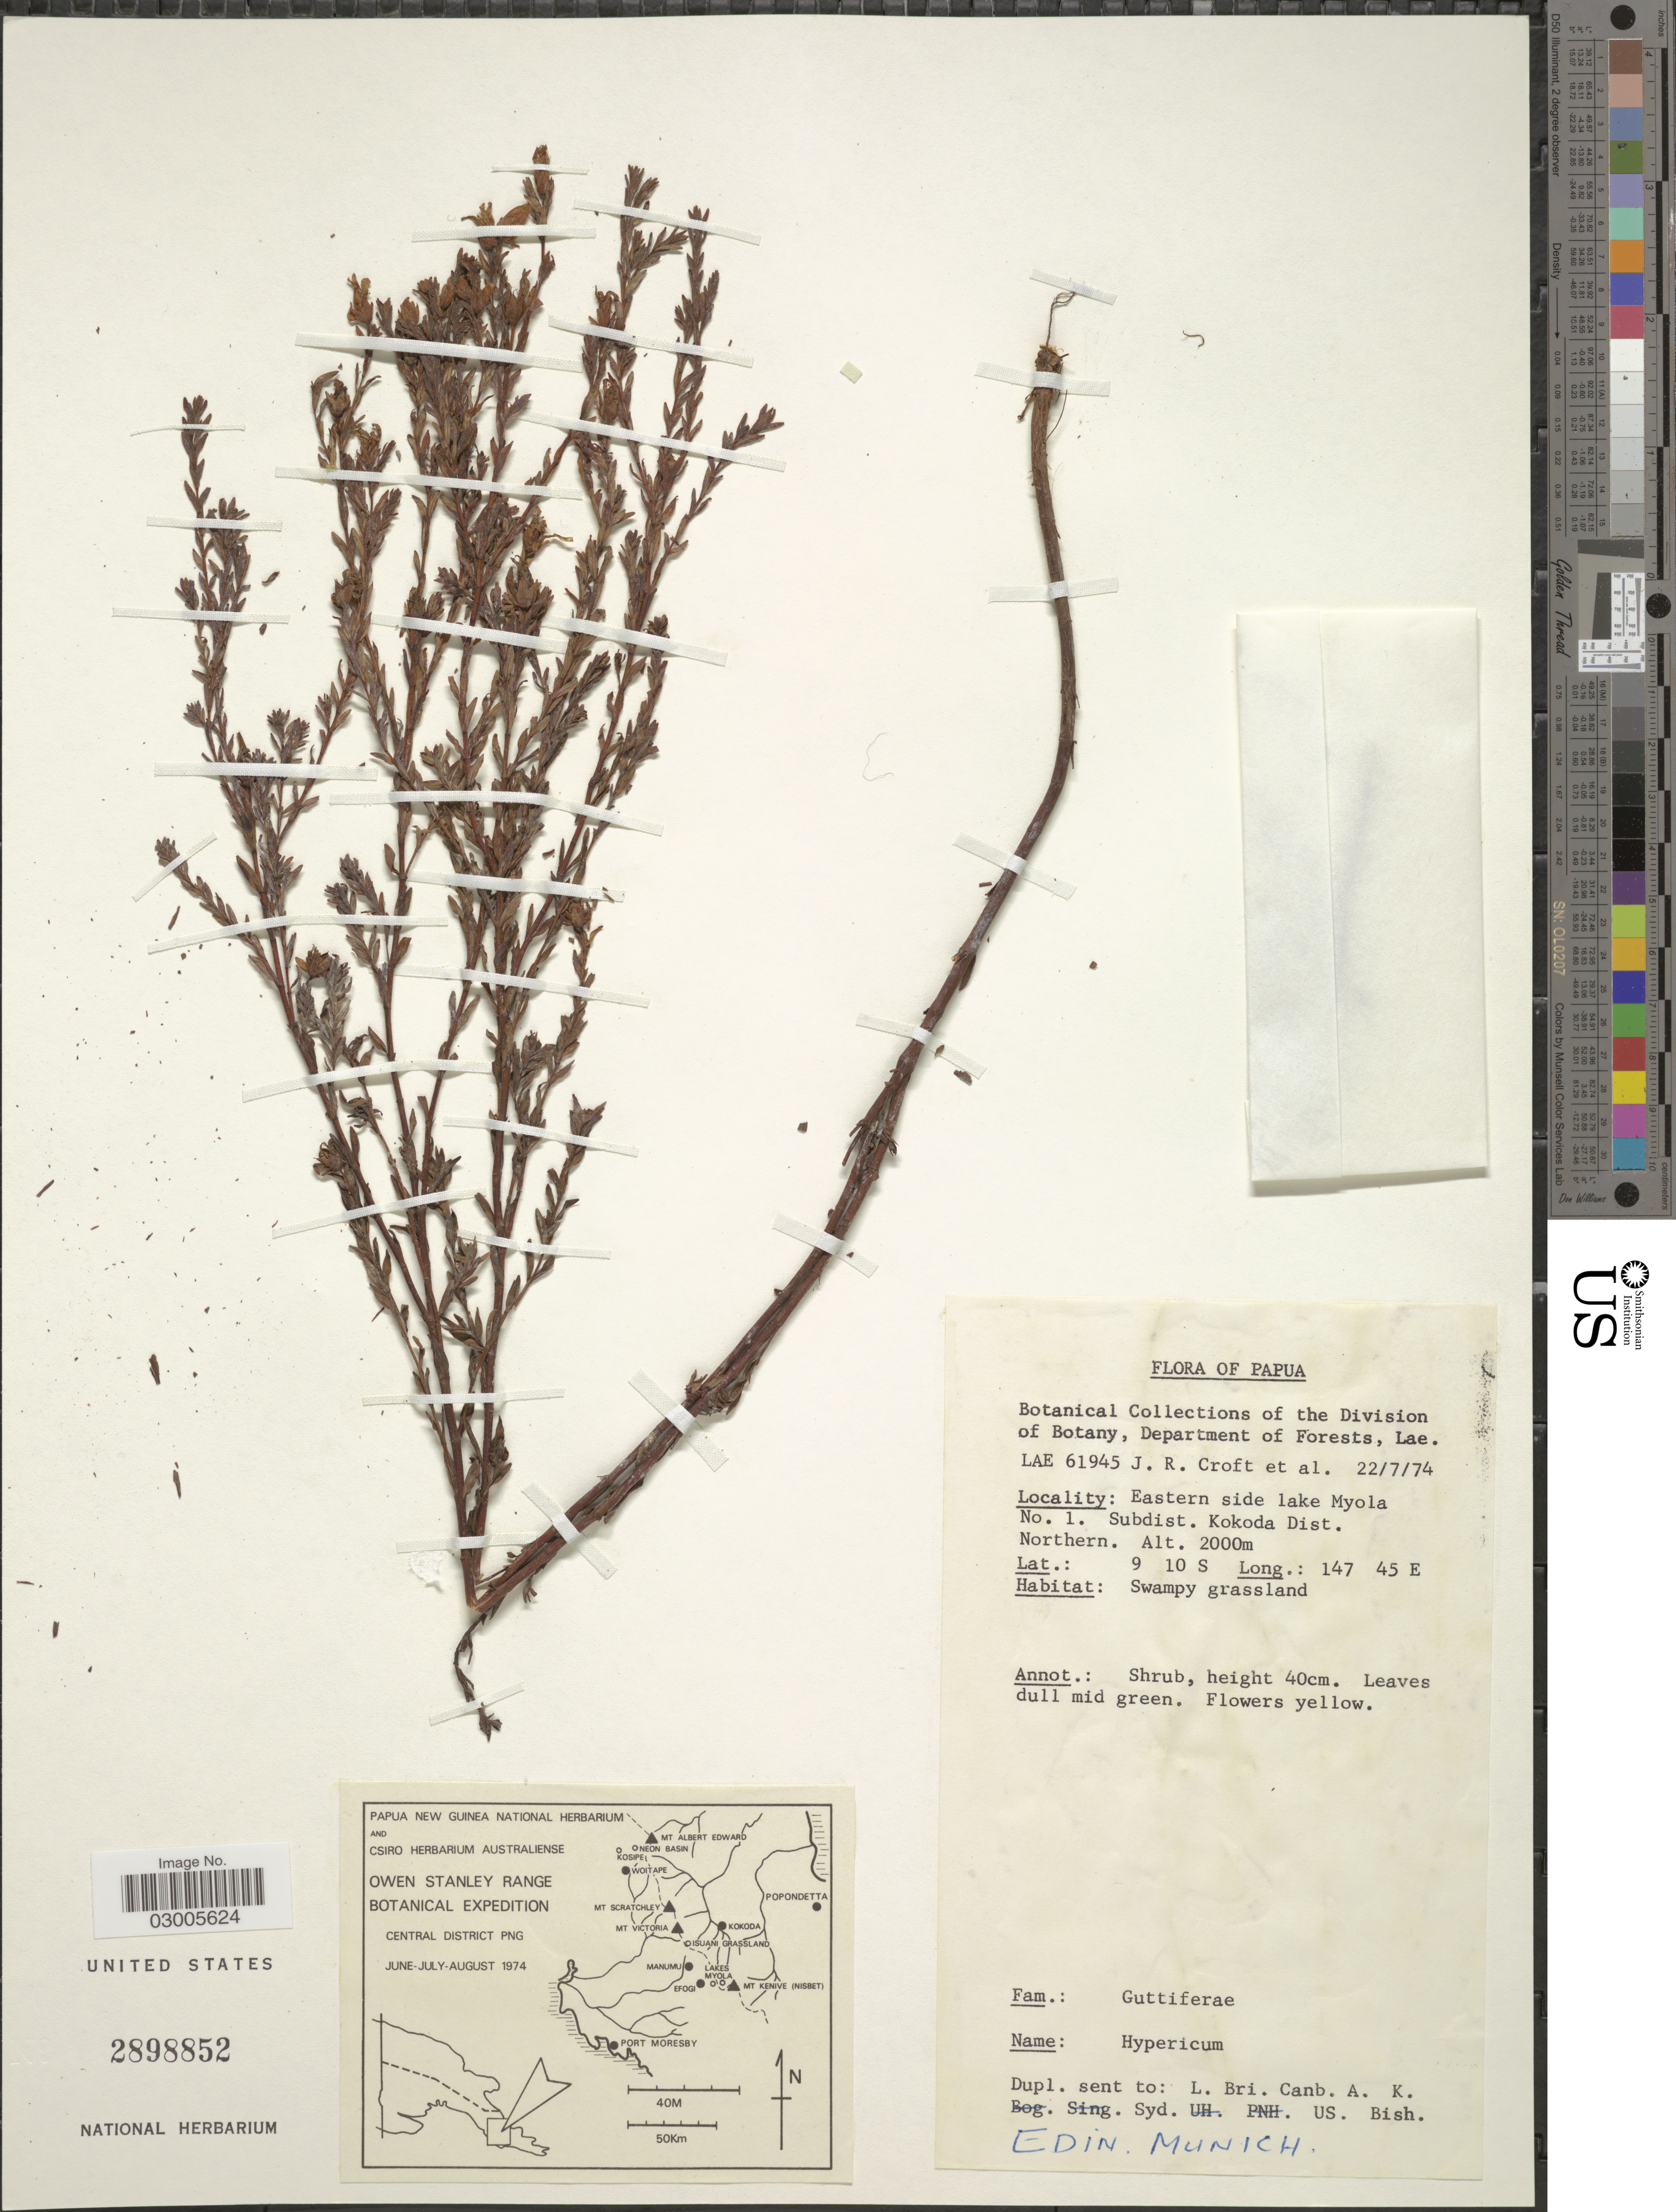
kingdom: Plantae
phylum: Tracheophyta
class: Magnoliopsida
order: Malpighiales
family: Hypericaceae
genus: Hypericum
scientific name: Hypericum sp.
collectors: J. R. Croft & et al.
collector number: LAE61945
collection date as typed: Transcribed d/m/y: 22/7/74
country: Papua New Guinea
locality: Papua, Eastern side lake Myola No. 1. Subdist. Kodoka Dist. Northern.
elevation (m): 2000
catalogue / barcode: US 2898852